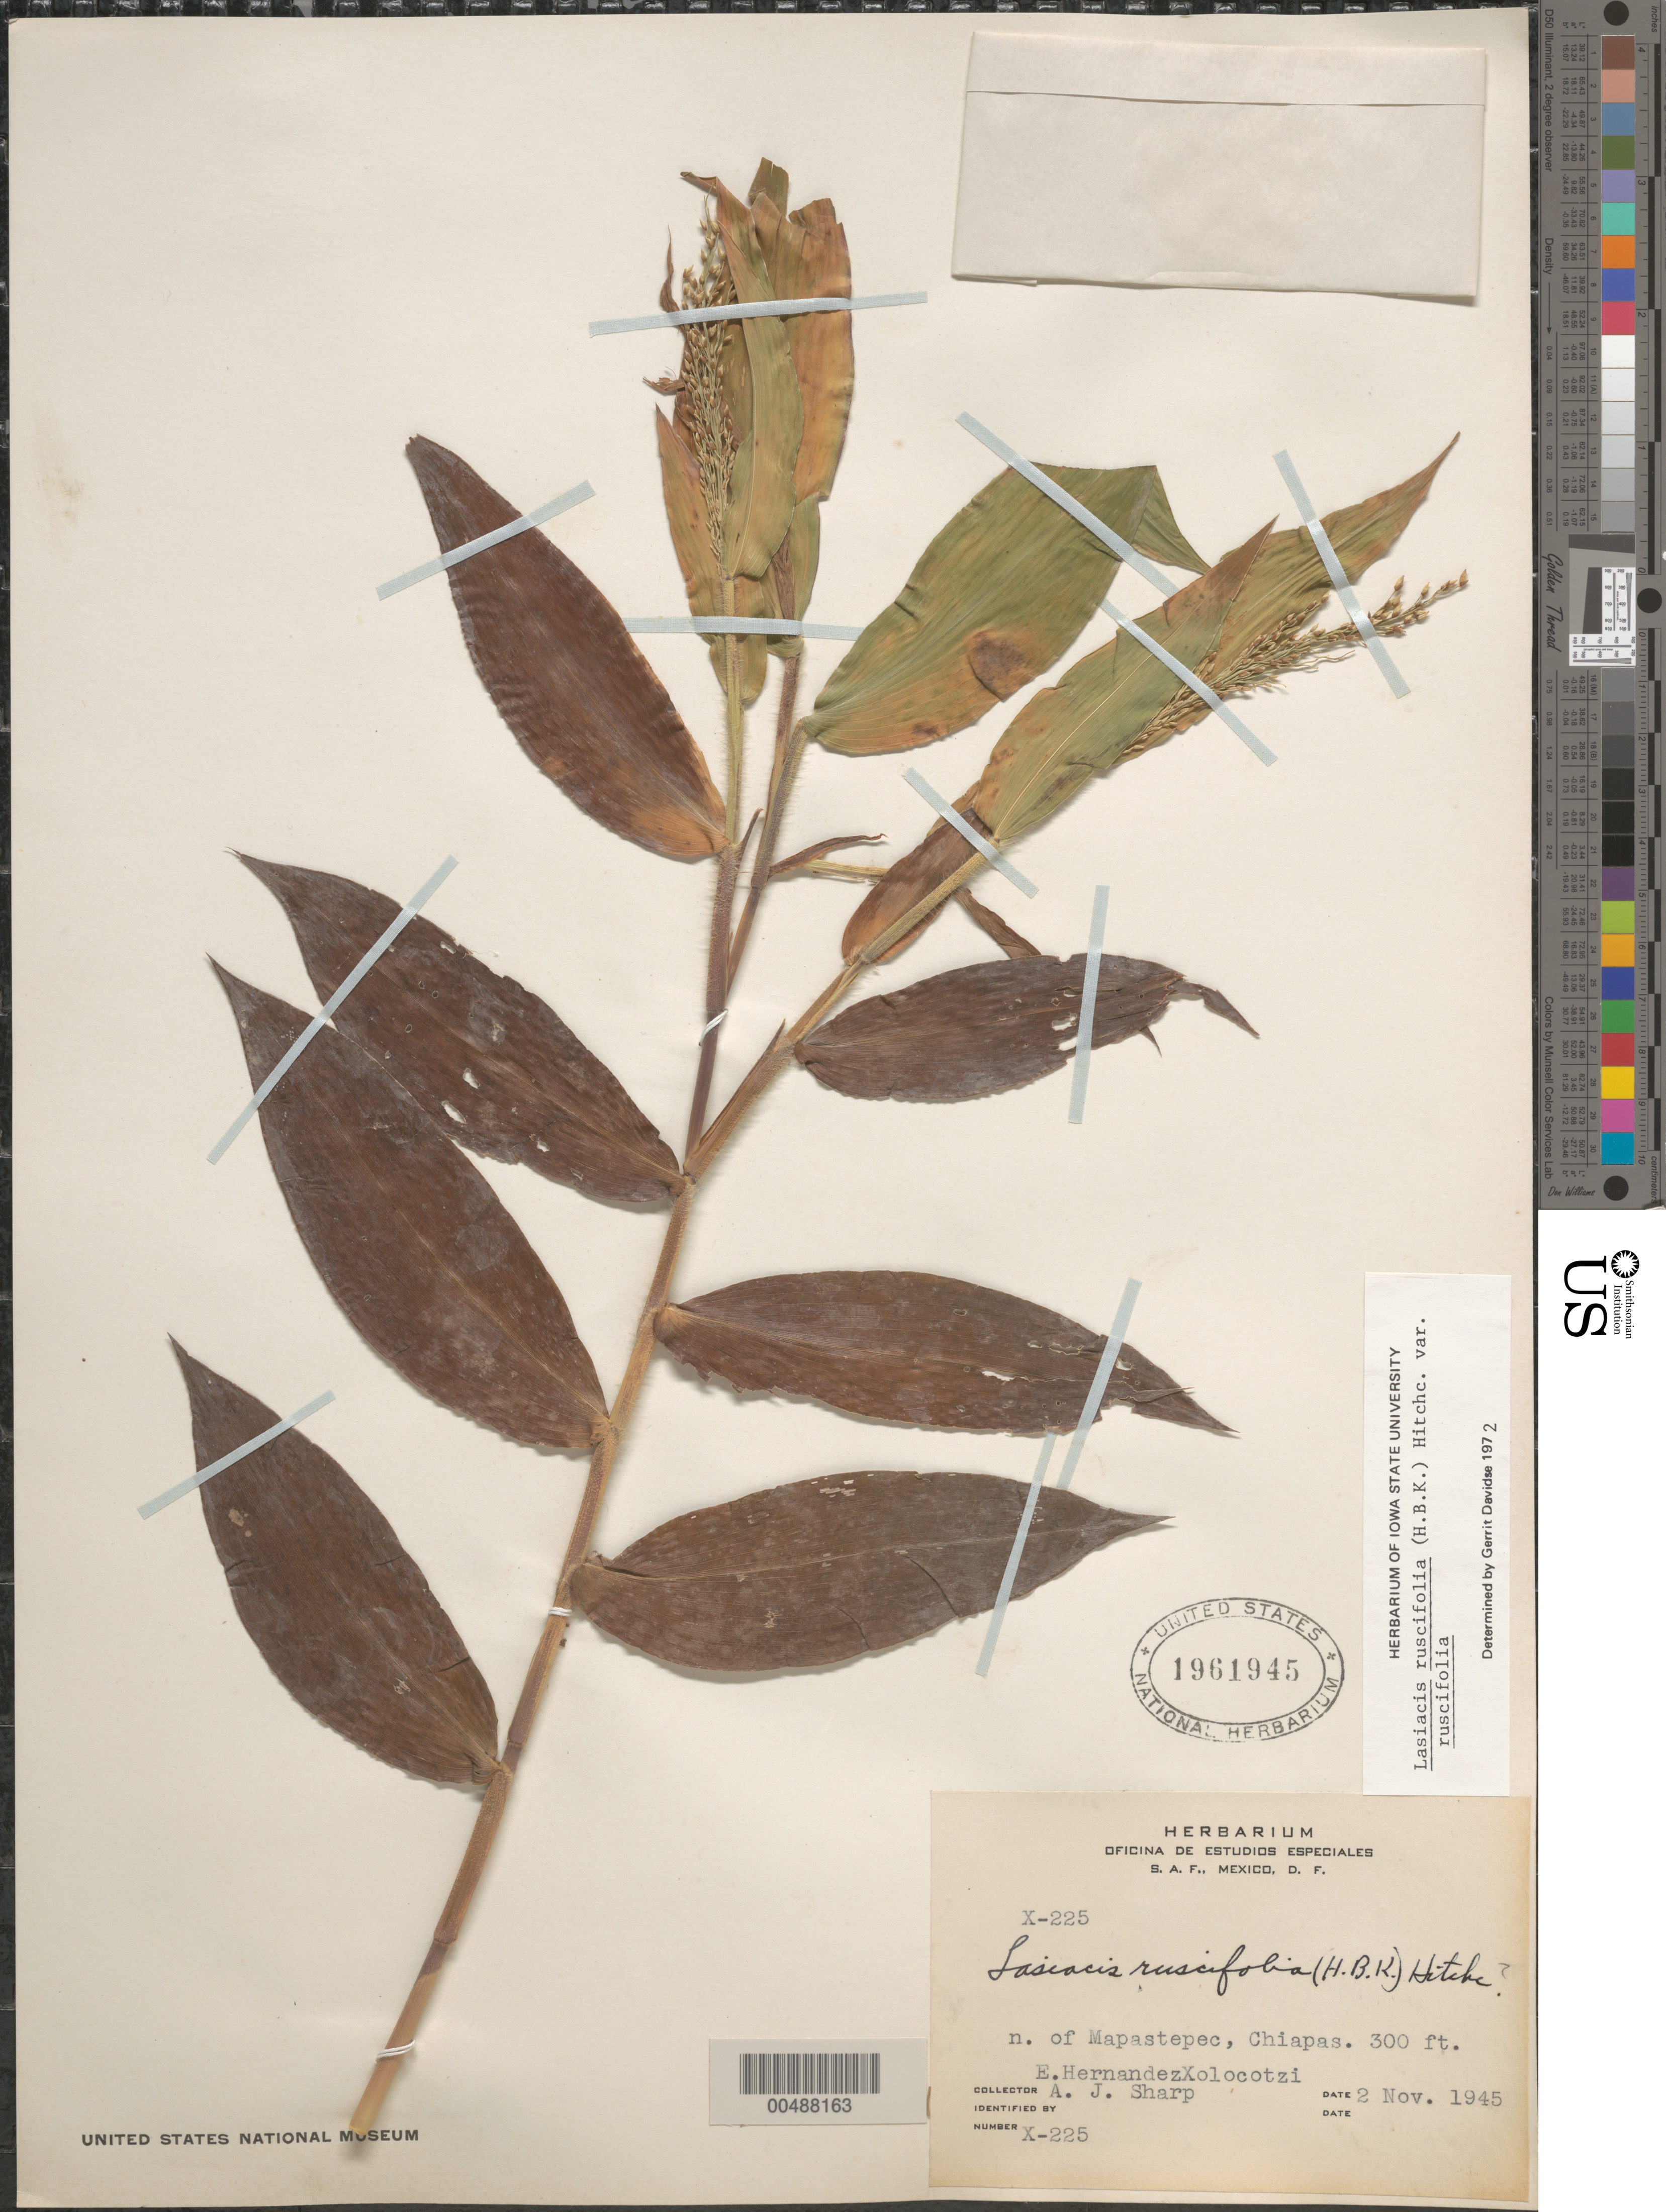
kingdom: Plantae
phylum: Tracheophyta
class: Liliopsida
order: Poales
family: Poaceae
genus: Lasiacis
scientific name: Lasiacis ruscifolia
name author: (Kunth) Hitchc.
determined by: Davidse, Gerrit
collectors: E. I. Hernández-X. & A. J. Sharp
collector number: X-225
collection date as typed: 2 Nov 1945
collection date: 1945-11-02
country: Mexico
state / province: Chiapas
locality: N of Mapastepec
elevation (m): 91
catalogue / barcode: US 1961945